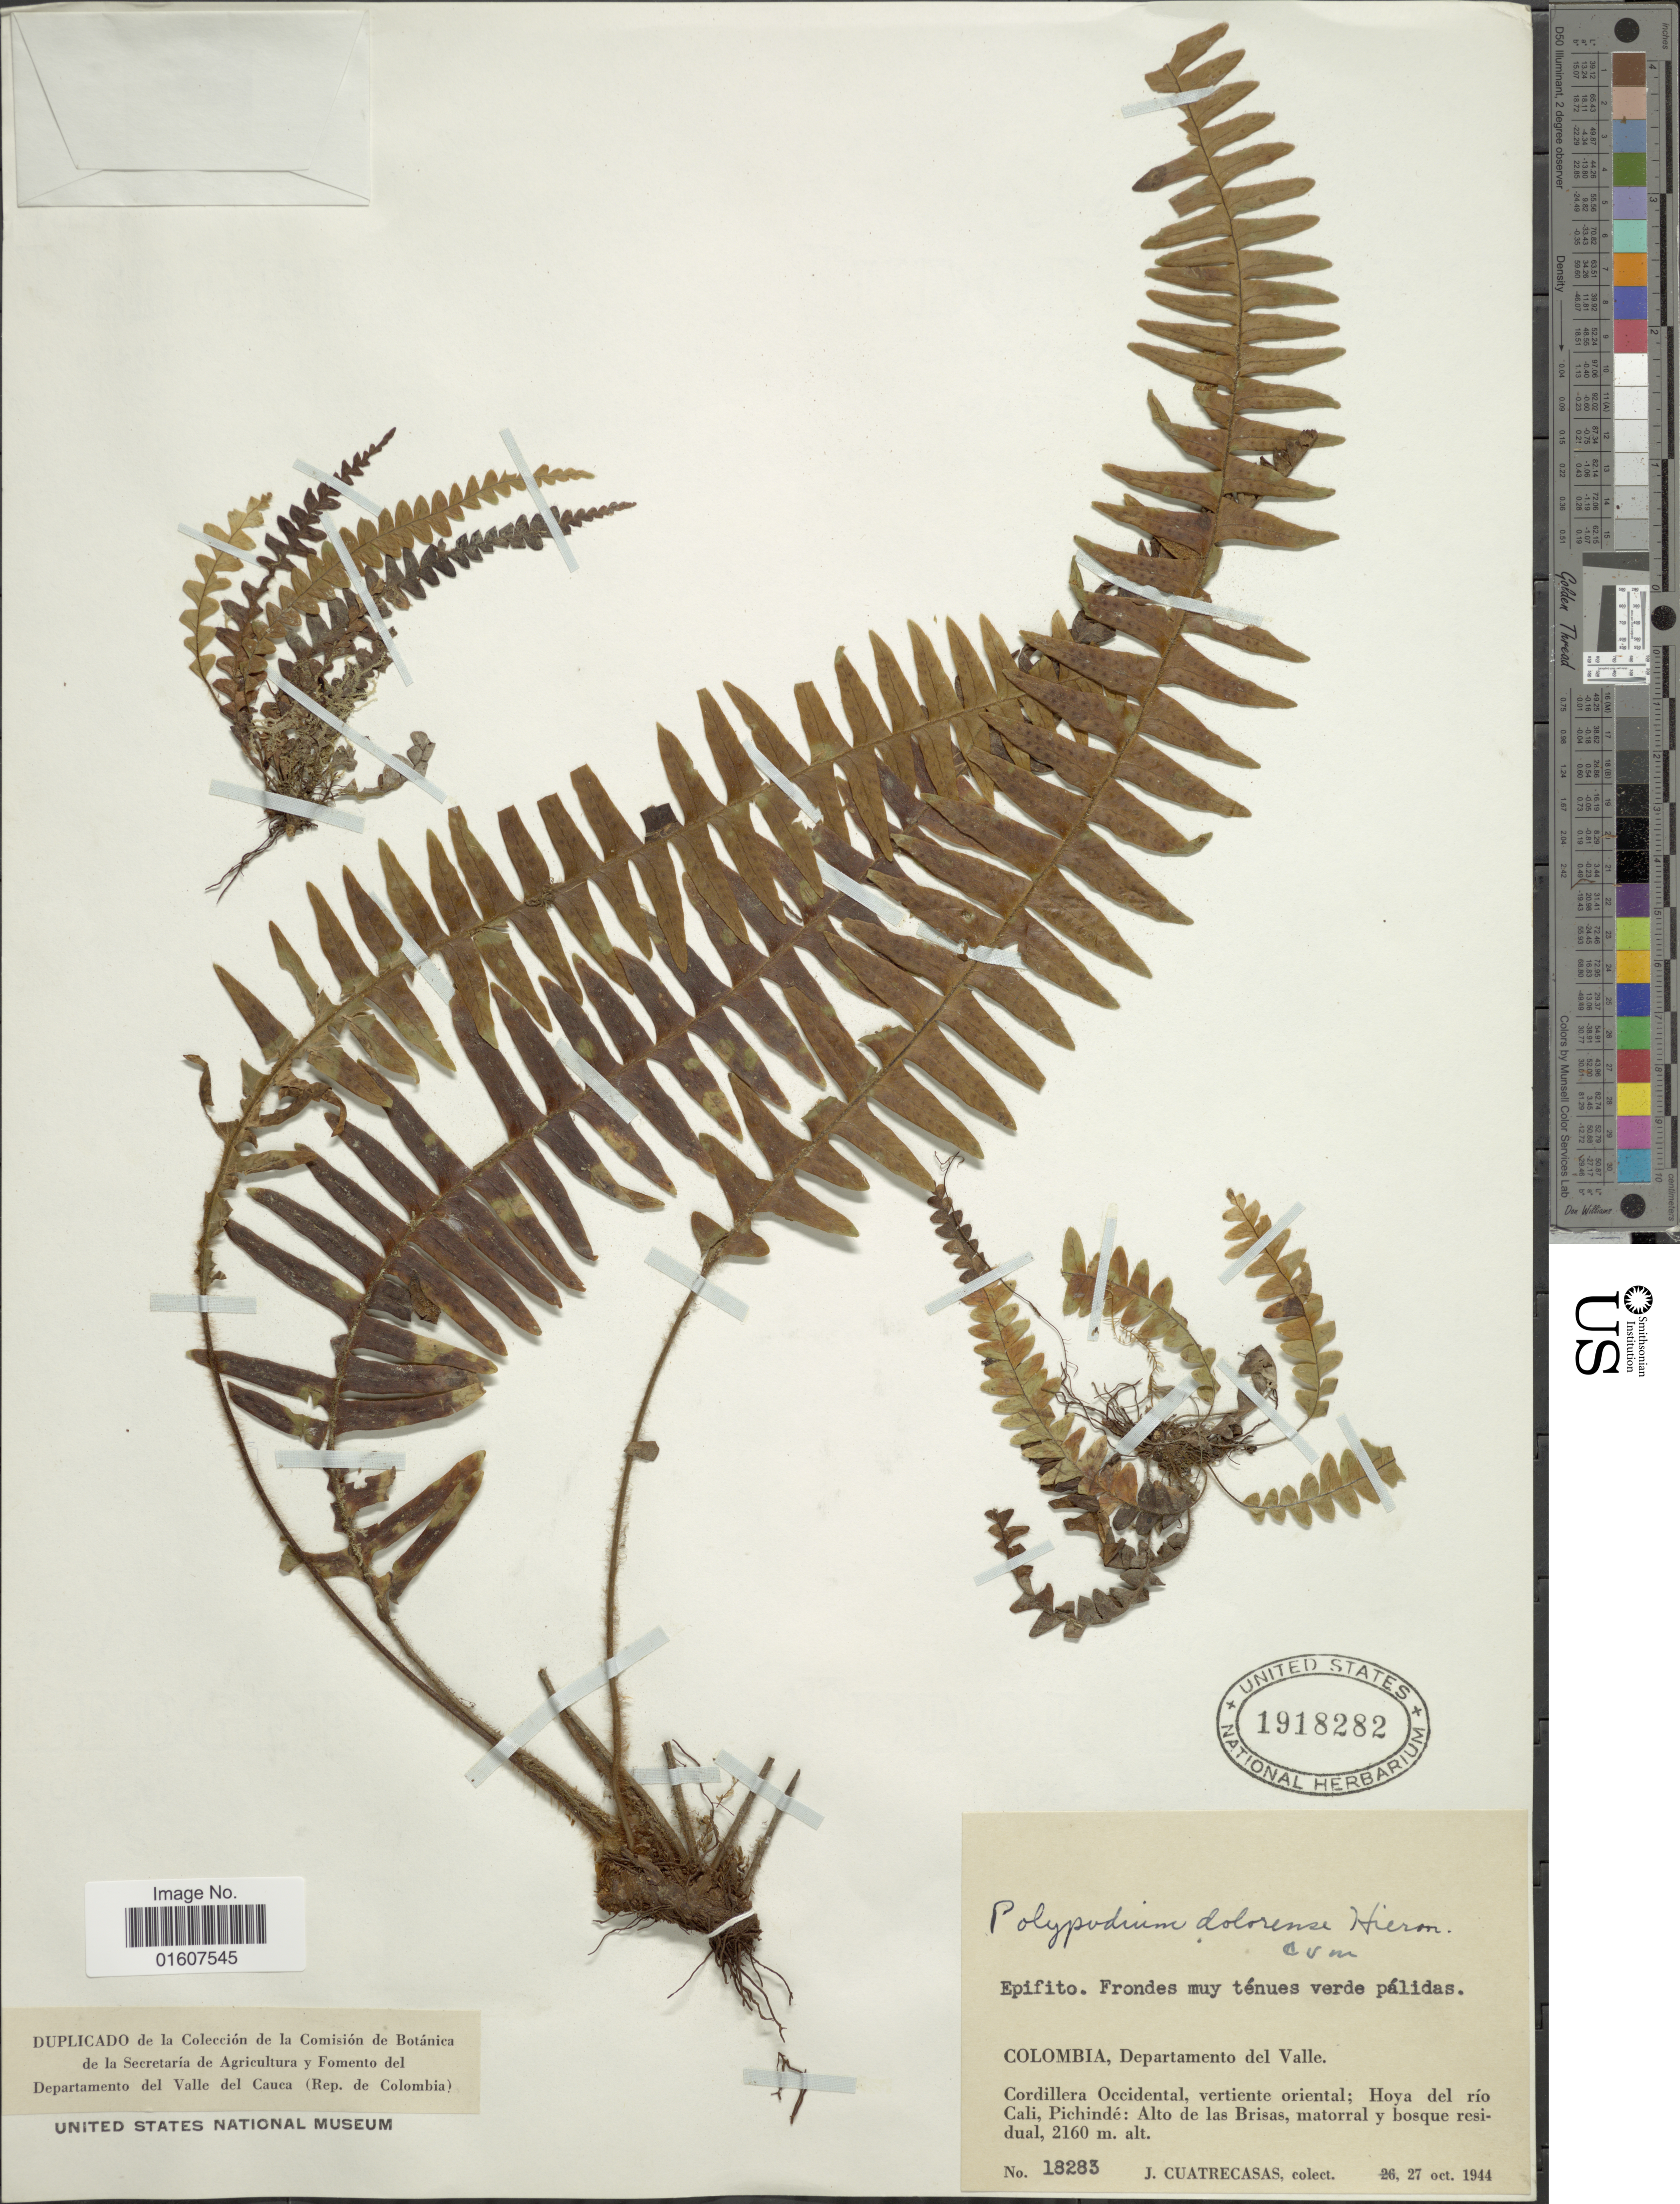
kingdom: Plantae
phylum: Tracheophyta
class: Polypodiopsida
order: Polypodiales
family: Polypodiaceae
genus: Terpsichore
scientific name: Terpsichore dolorensis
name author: (Hieron.) A.R. Sm.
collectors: J. Cuatrecasas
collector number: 18283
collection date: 1944-10-27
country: Colombia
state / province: Valle del Cauca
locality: Departamento del Valle, Cordillera Occidental, vertiente oriental; Hoya del río Cali, Pichindé: Alto de las Brisas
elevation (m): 2160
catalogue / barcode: US 1918282